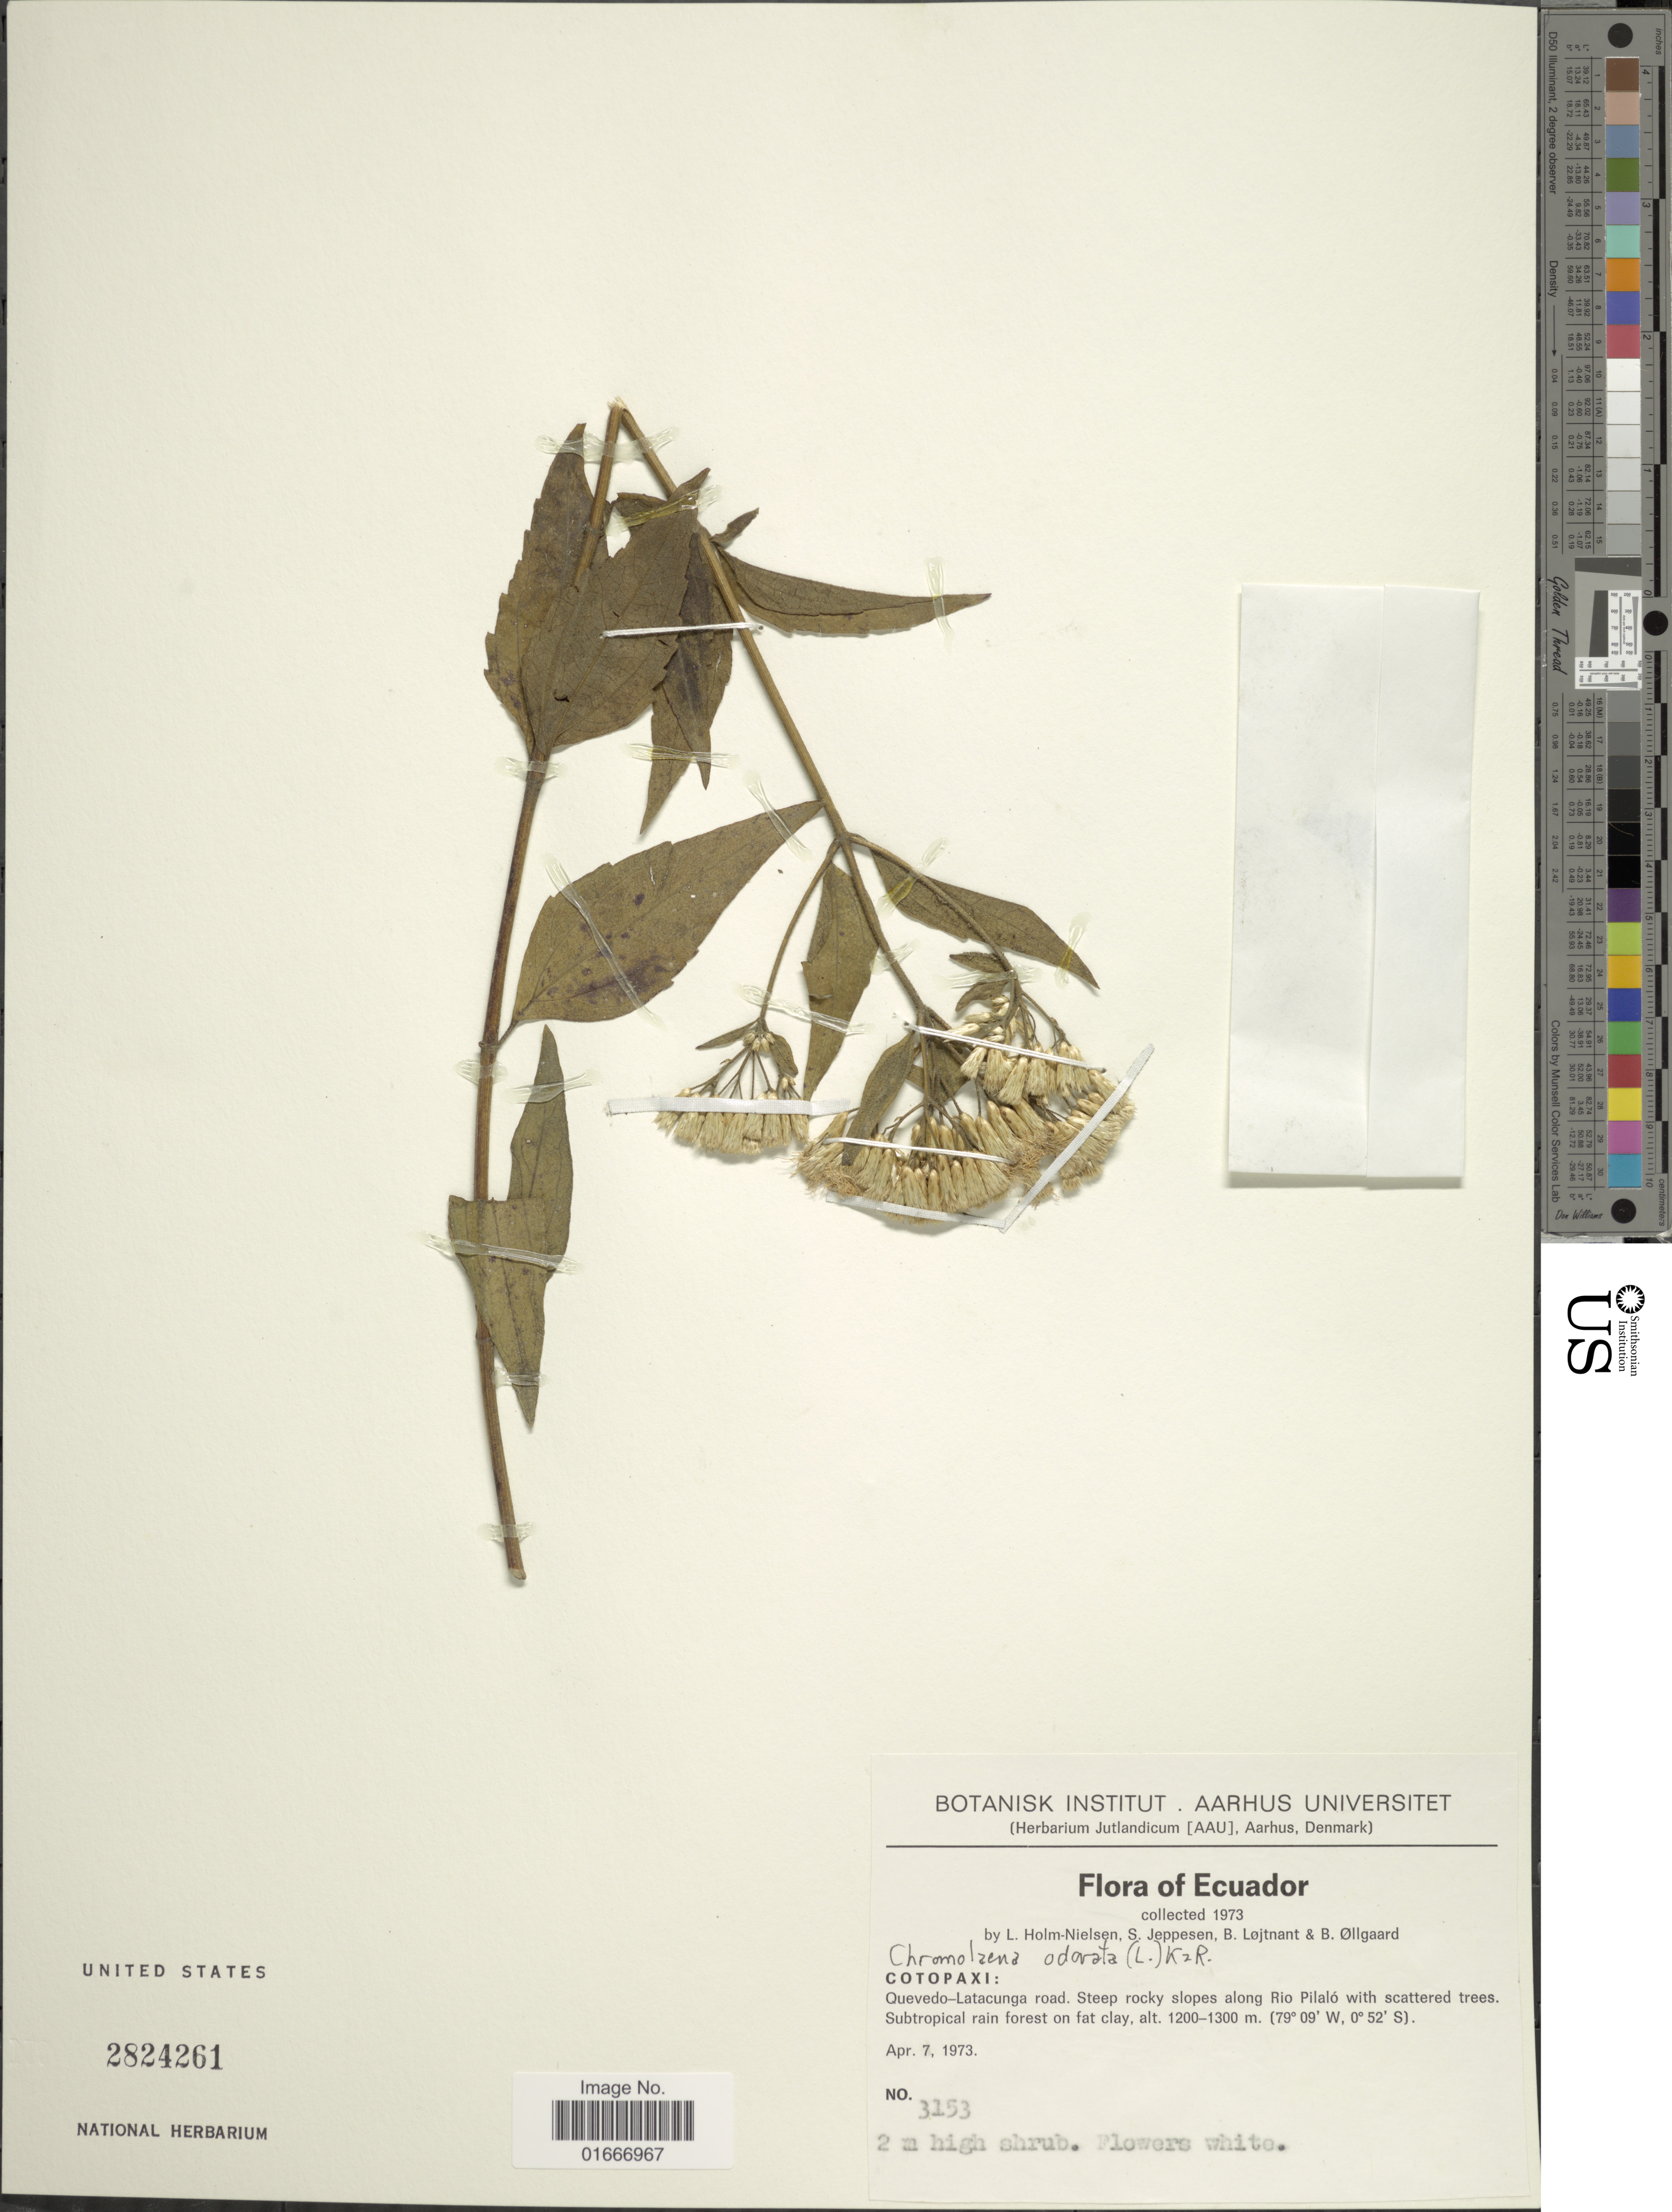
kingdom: Plantae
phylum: Tracheophyta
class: Magnoliopsida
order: Asterales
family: Asteraceae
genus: Chromolaena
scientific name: Chromolaena odorata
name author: (L.) R.M. King & H. Rob.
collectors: L. B. Holm-Nielsen, S. Jeppesen, B. Löjtnant & B. Øllgaard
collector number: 3153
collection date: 1973-04-07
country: Ecuador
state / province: Cotopaxi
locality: Ecuador. Cotopaxi: Quevedo-Latacunga road. Steep rocky slopes along Rio Pilalo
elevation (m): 1200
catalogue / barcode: US 2824261